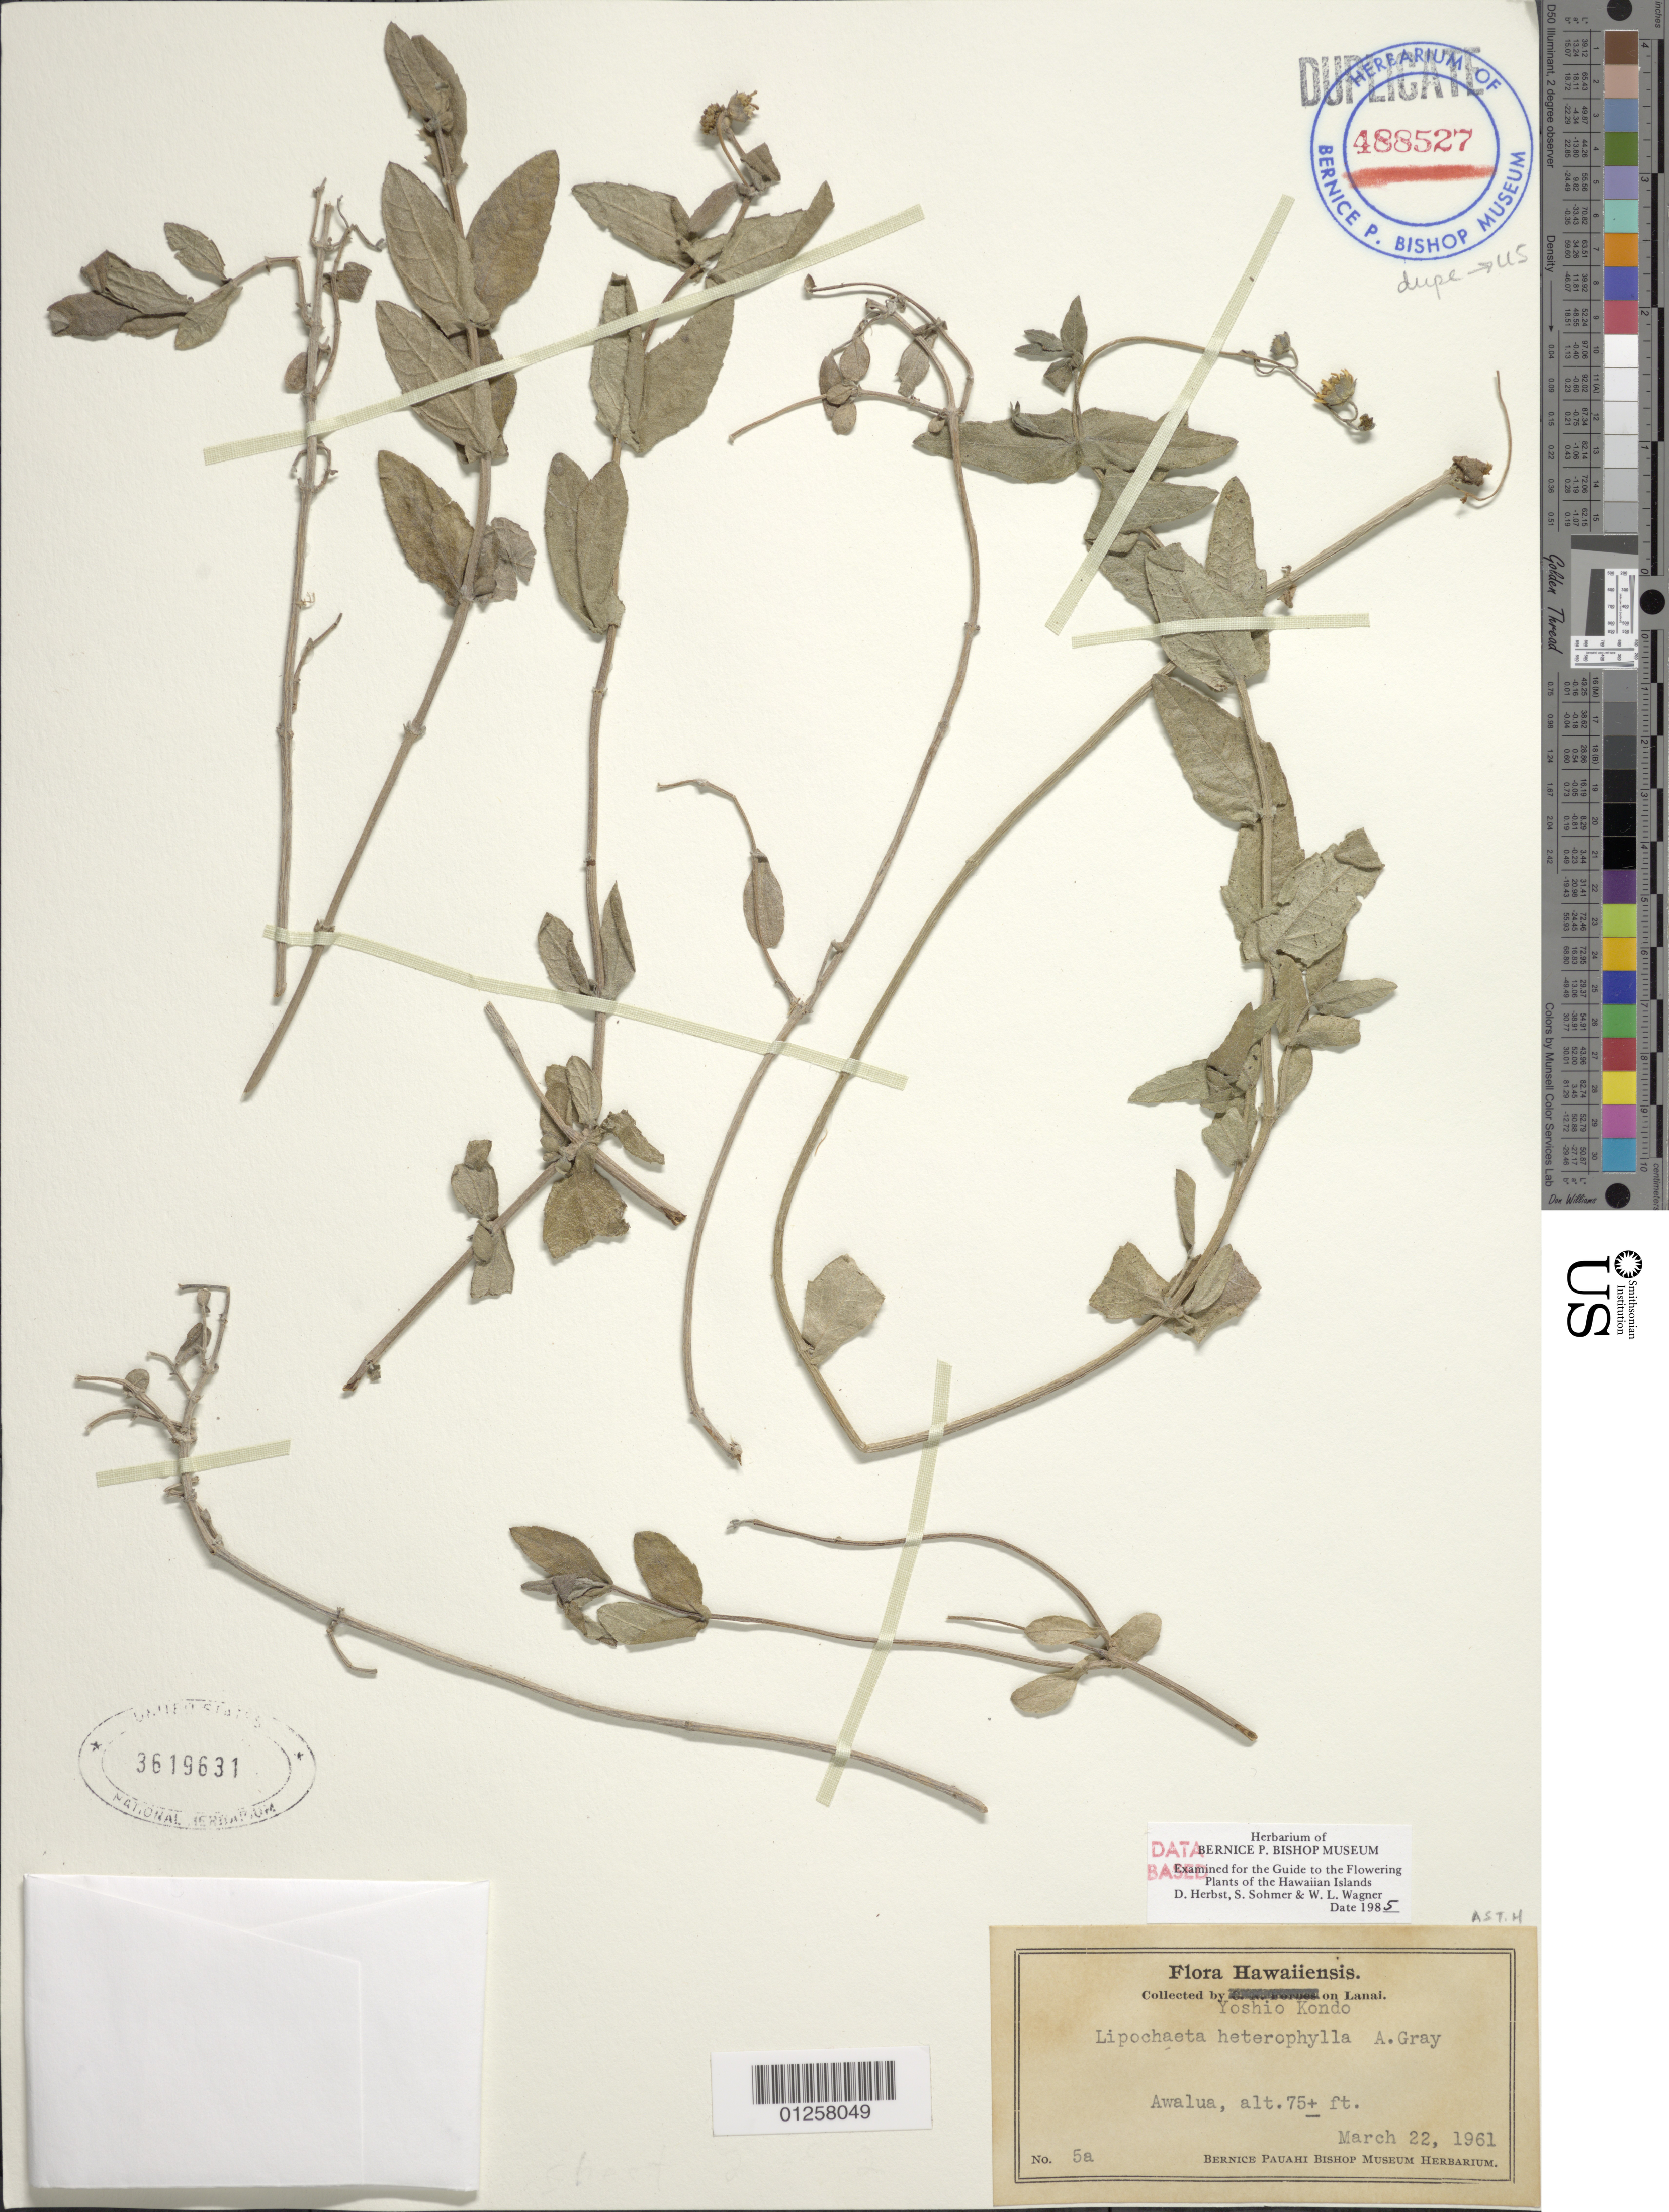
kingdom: Plantae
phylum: Tracheophyta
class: Magnoliopsida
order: Asterales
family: Asteraceae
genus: Lipochaeta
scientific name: Lipochaeta heterophylla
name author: A. Gray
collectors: Y. Kondo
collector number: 5a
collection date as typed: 22 Mar 1961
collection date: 1961-03-22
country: United States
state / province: Hawaii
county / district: Maui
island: Lana'i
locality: Awalua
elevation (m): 23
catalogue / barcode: US 3619631